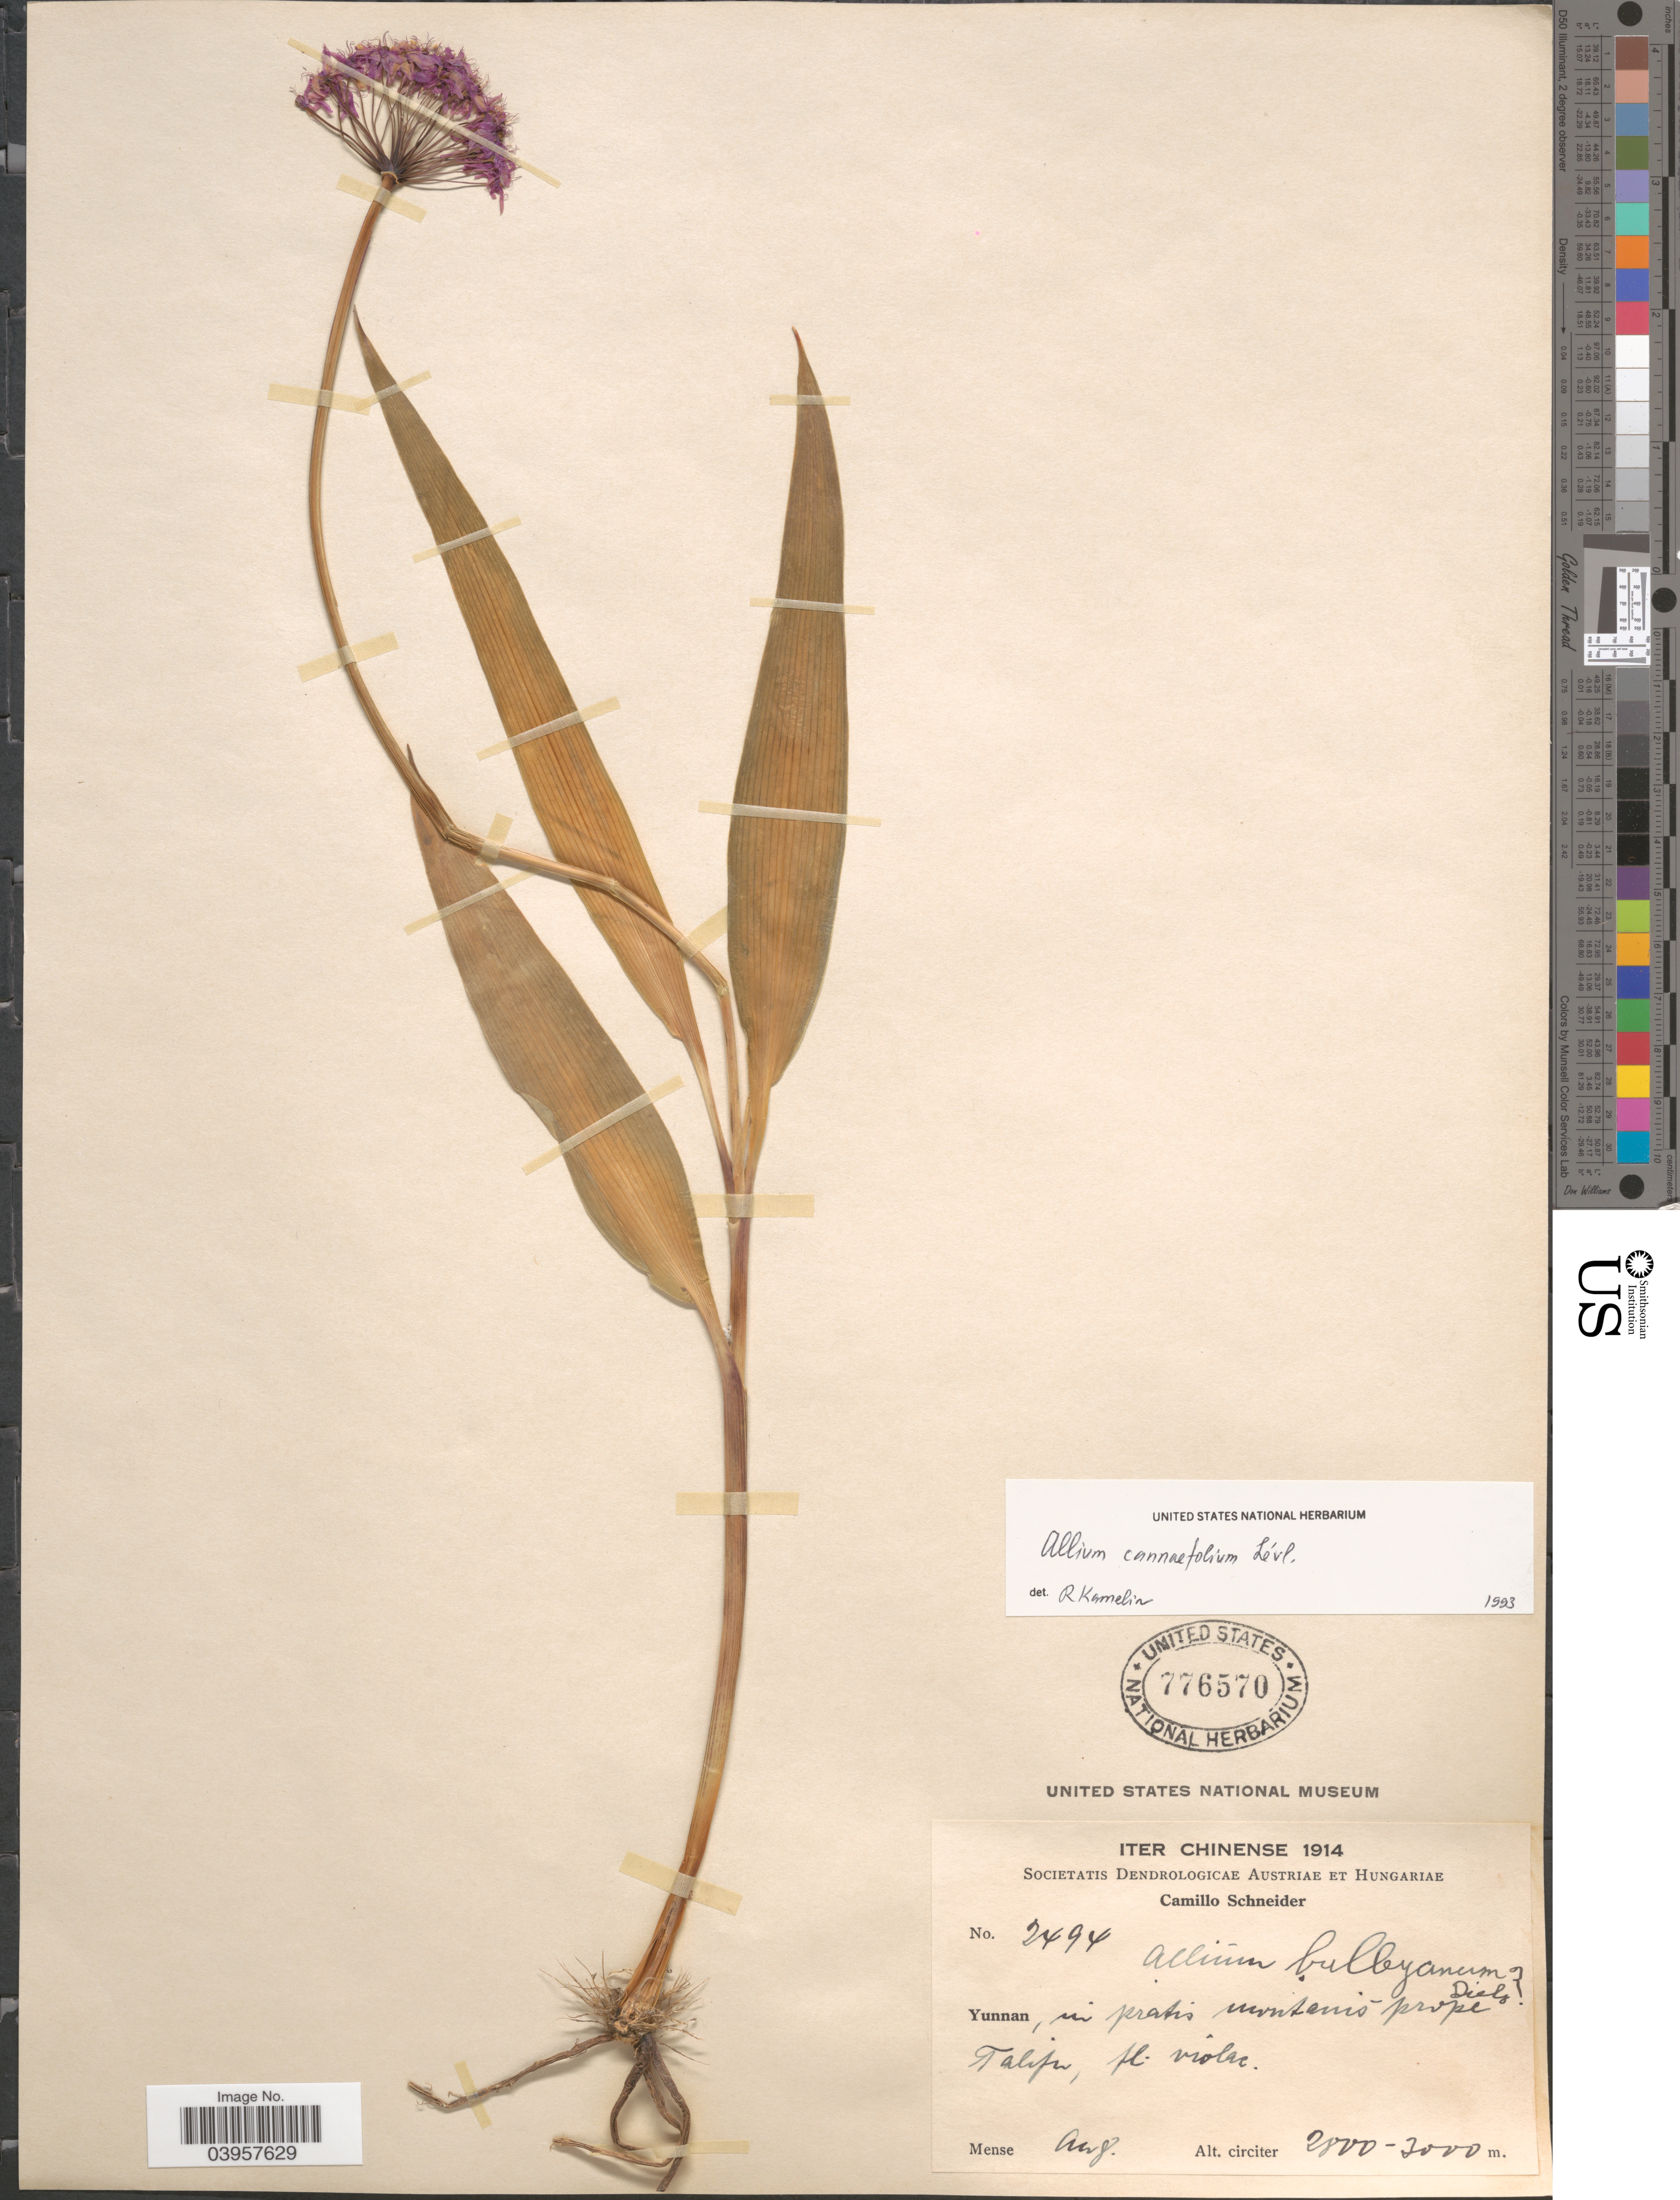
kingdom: Plantae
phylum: Tracheophyta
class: Liliopsida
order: Asparagales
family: Amaryllidaceae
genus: Allium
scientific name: Allium cannifolium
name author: H. Lév.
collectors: C. K. Schneider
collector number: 2494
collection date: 1914-08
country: China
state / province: Yunnan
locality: Yunnan, in pratis montanis-prope Talifu.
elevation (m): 2800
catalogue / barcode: US 776570